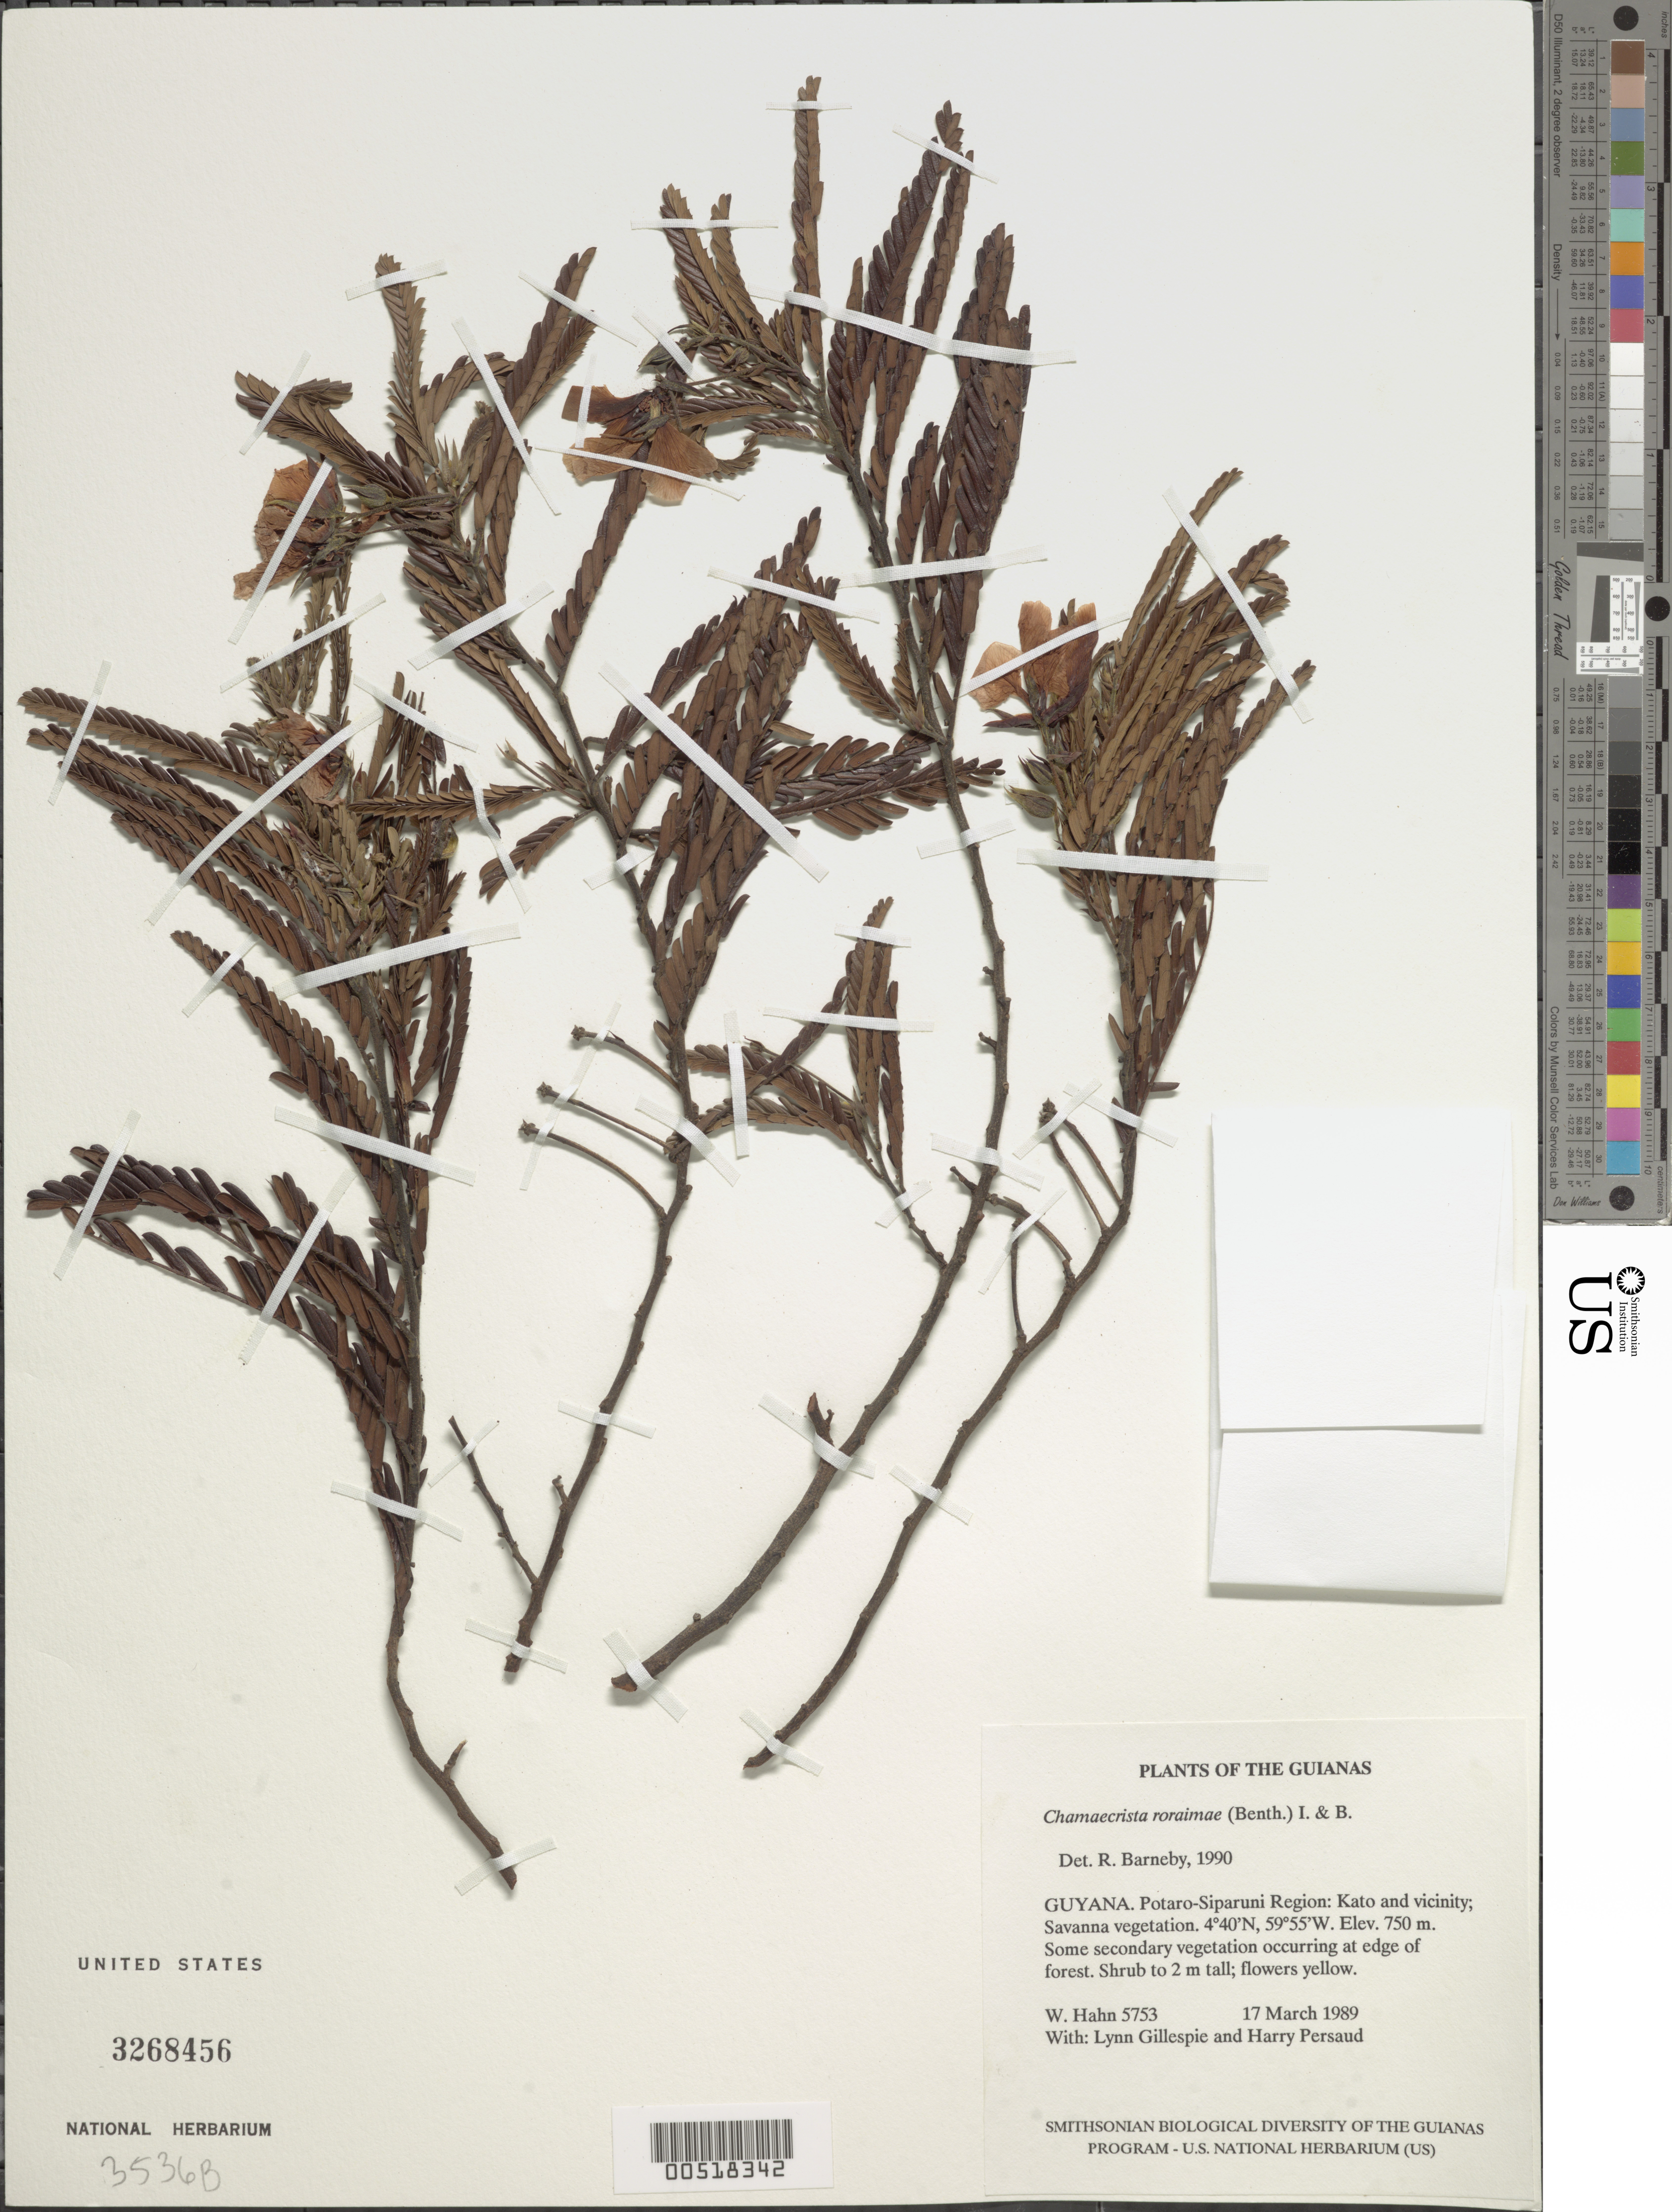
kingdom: Plantae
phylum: Tracheophyta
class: Magnoliopsida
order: Fabales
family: Fabaceae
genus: Chamaecrista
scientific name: Chamaecrista roraimae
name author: (Benth.) Gleason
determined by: Barneby, Rupert C., (NY)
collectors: W. Hahn, L. J. Gillespie & H. Persaud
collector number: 5753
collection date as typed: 17 March 1989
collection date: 1989-03-17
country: Guyana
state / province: Potaro-Siparuni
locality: Kato and vicinity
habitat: Savanna vegetation. Some secondary vegetation occurring at edge of forest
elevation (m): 750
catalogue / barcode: US 3268456